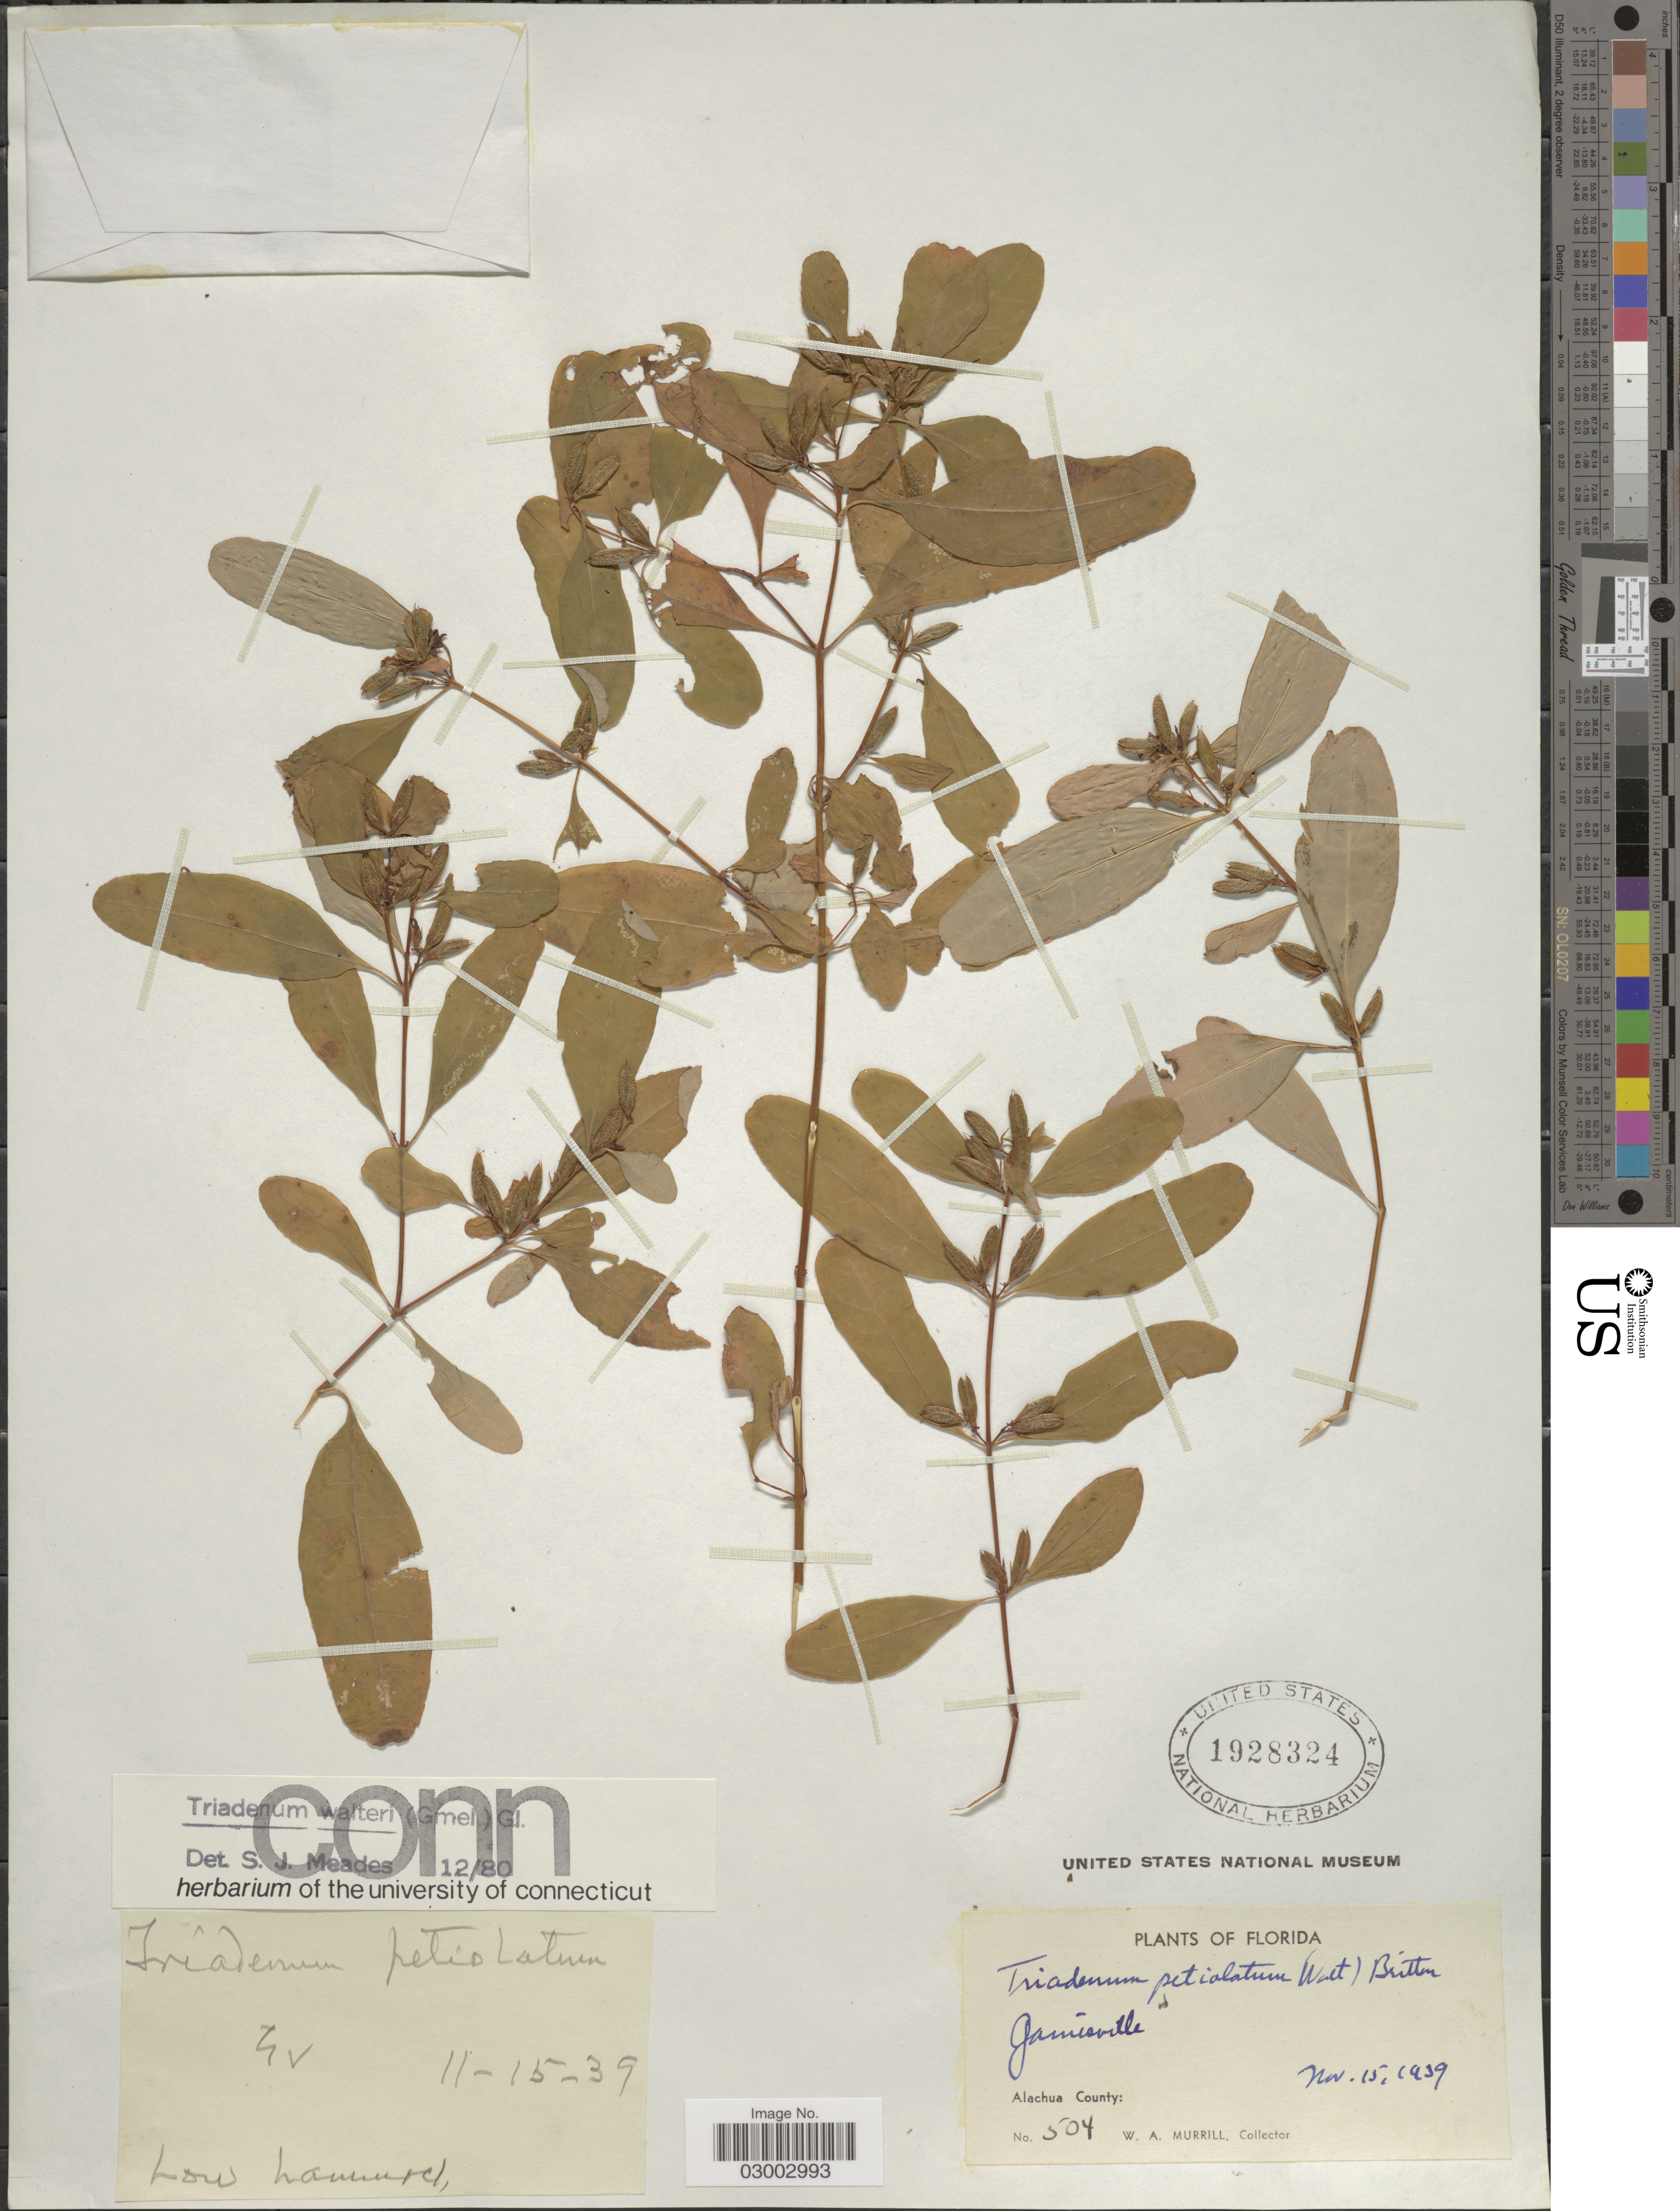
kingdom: Plantae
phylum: Tracheophyta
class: Magnoliopsida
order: Malpighiales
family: Hypericaceae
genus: Hypericum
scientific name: Hypericum walteri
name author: J.F. Gmel.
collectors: W. A. Murrill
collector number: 504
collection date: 1939-11-15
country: United States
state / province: Florida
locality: Gainesville. Alachua County.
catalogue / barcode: US 1928324